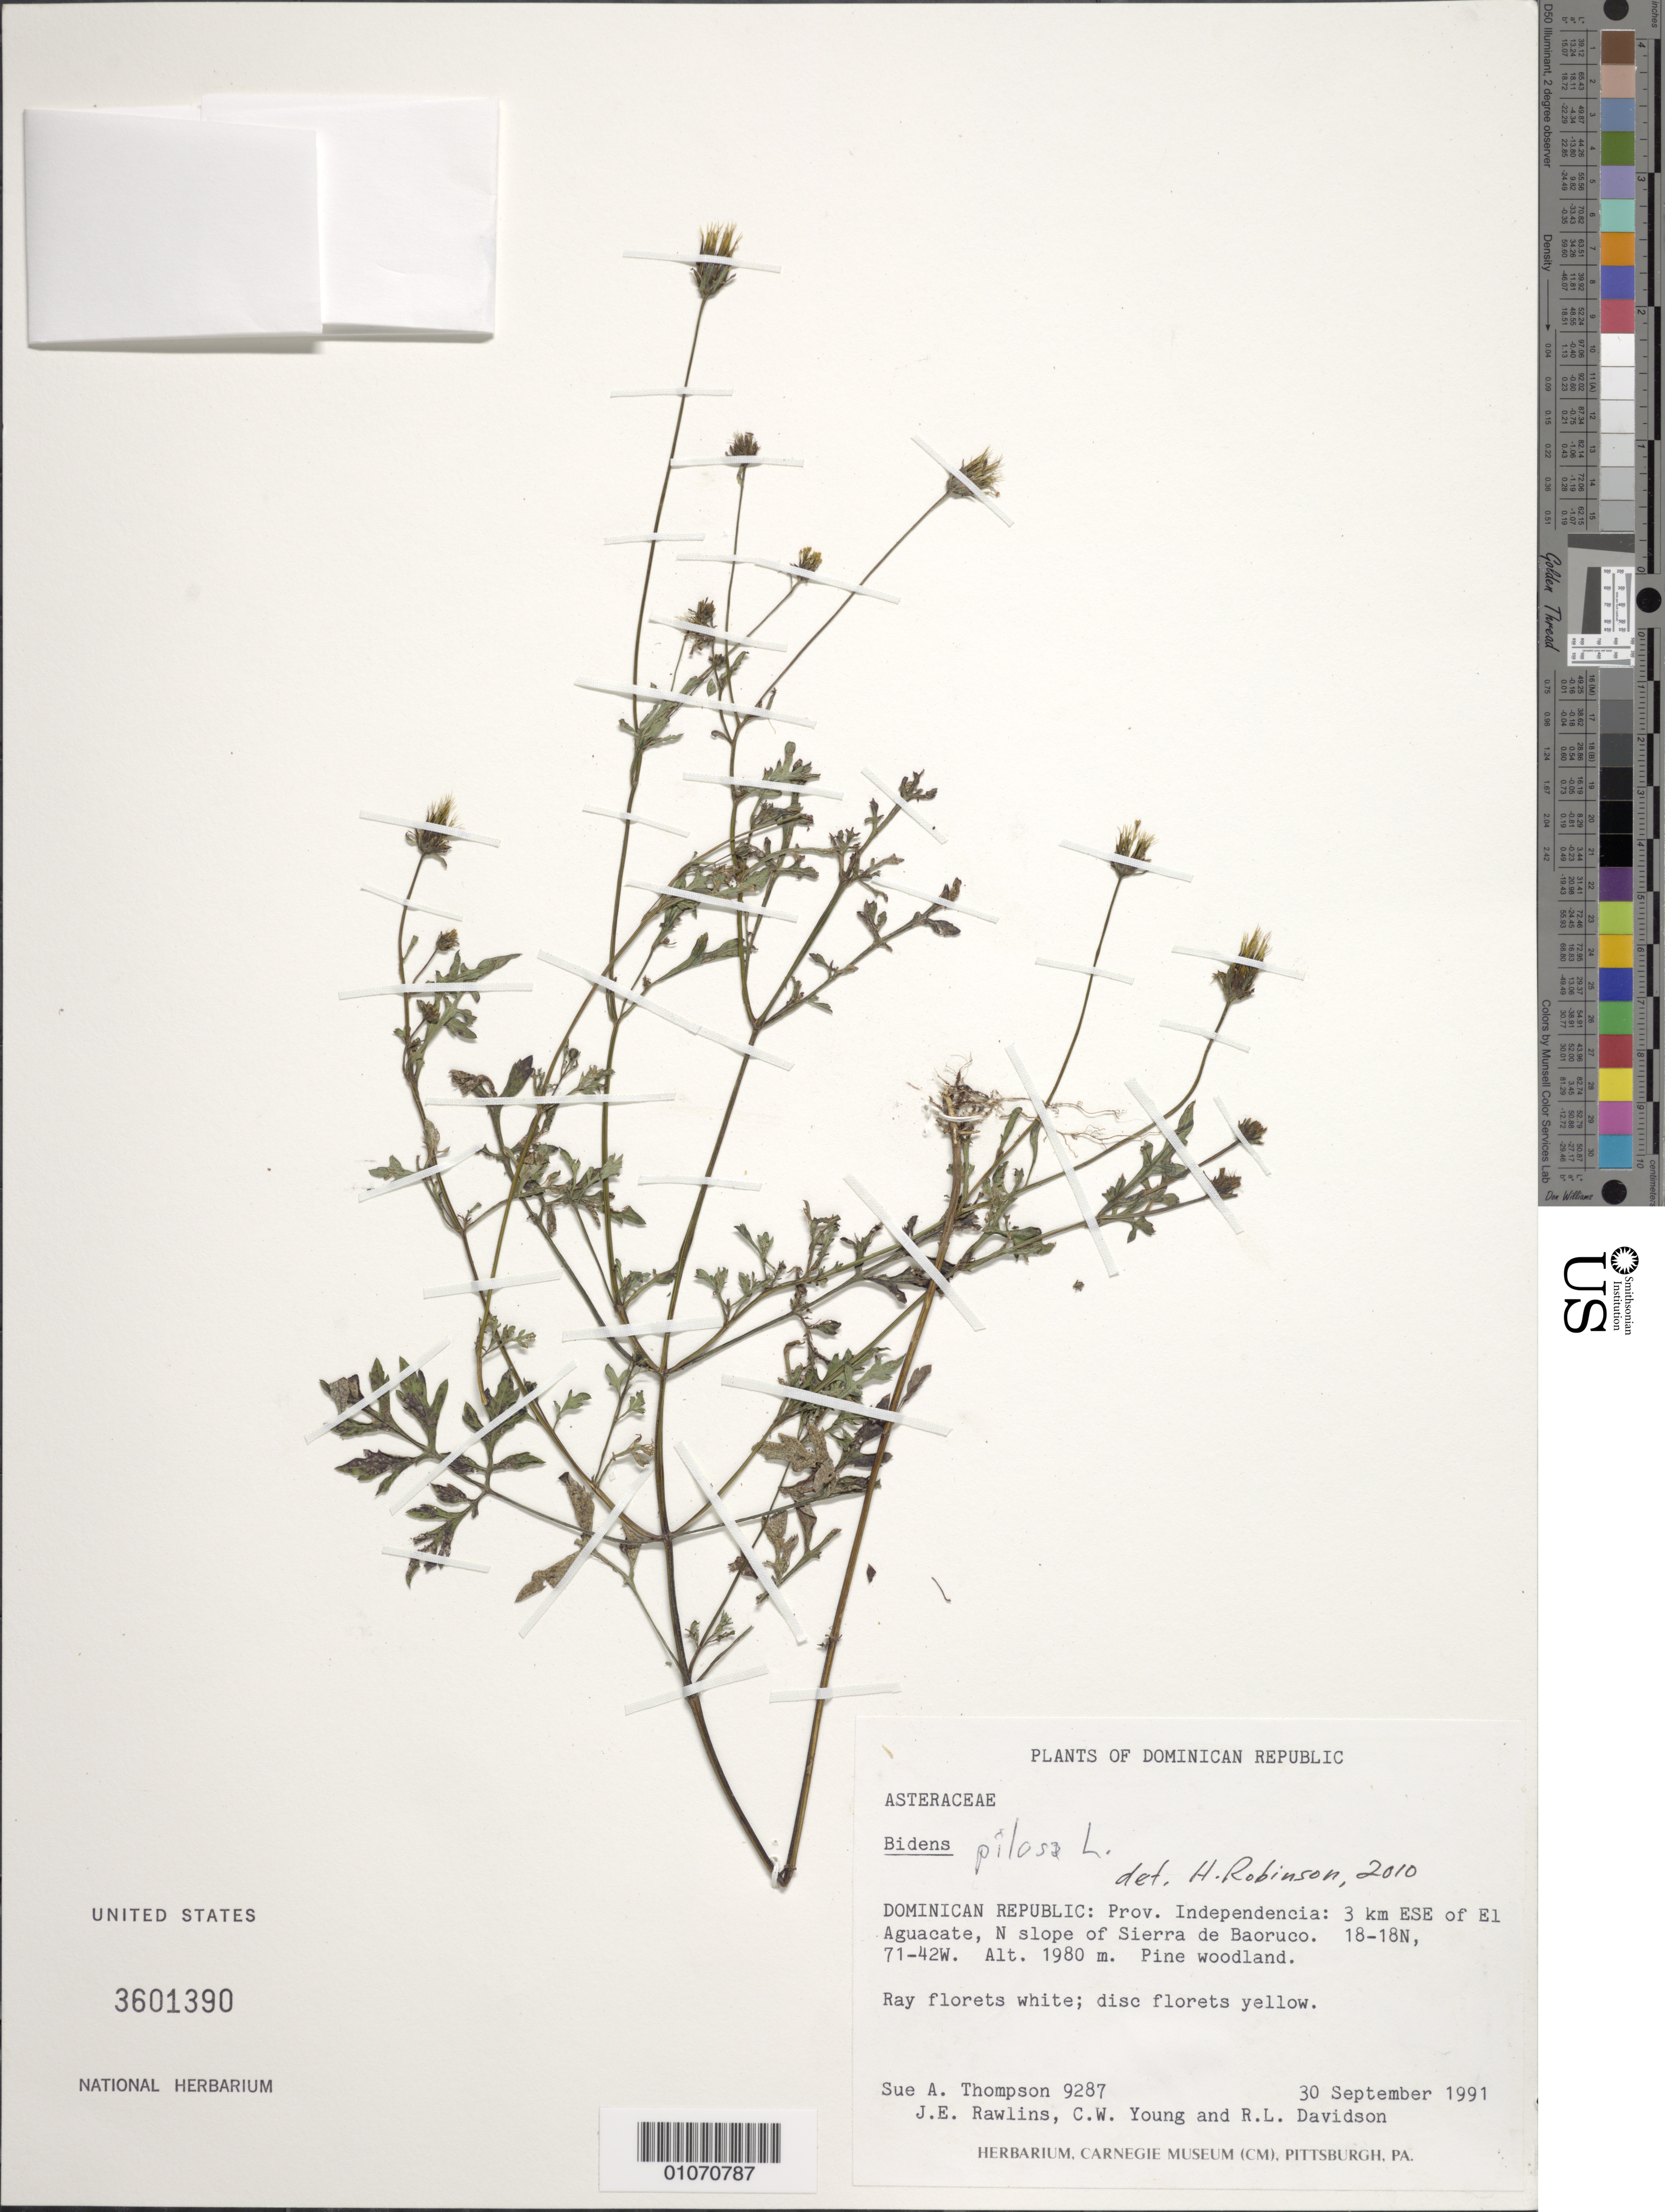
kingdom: Plantae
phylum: Tracheophyta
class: Magnoliopsida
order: Asterales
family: Asteraceae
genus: Bidens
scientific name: Bidens pilosa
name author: L.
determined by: Robinson, Harold E., (US)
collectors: S. A. Thompson, J. Rawlins, C. Young & R. Davidson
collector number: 9287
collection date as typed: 30 Sep 1991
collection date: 1991-09-30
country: Dominican Republic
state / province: Independencia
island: Hispaniola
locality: El Aguacate, 3 km ESE of; N slope of Sierra de Baoruco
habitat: Pine woodland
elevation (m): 1980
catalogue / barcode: US 3601390